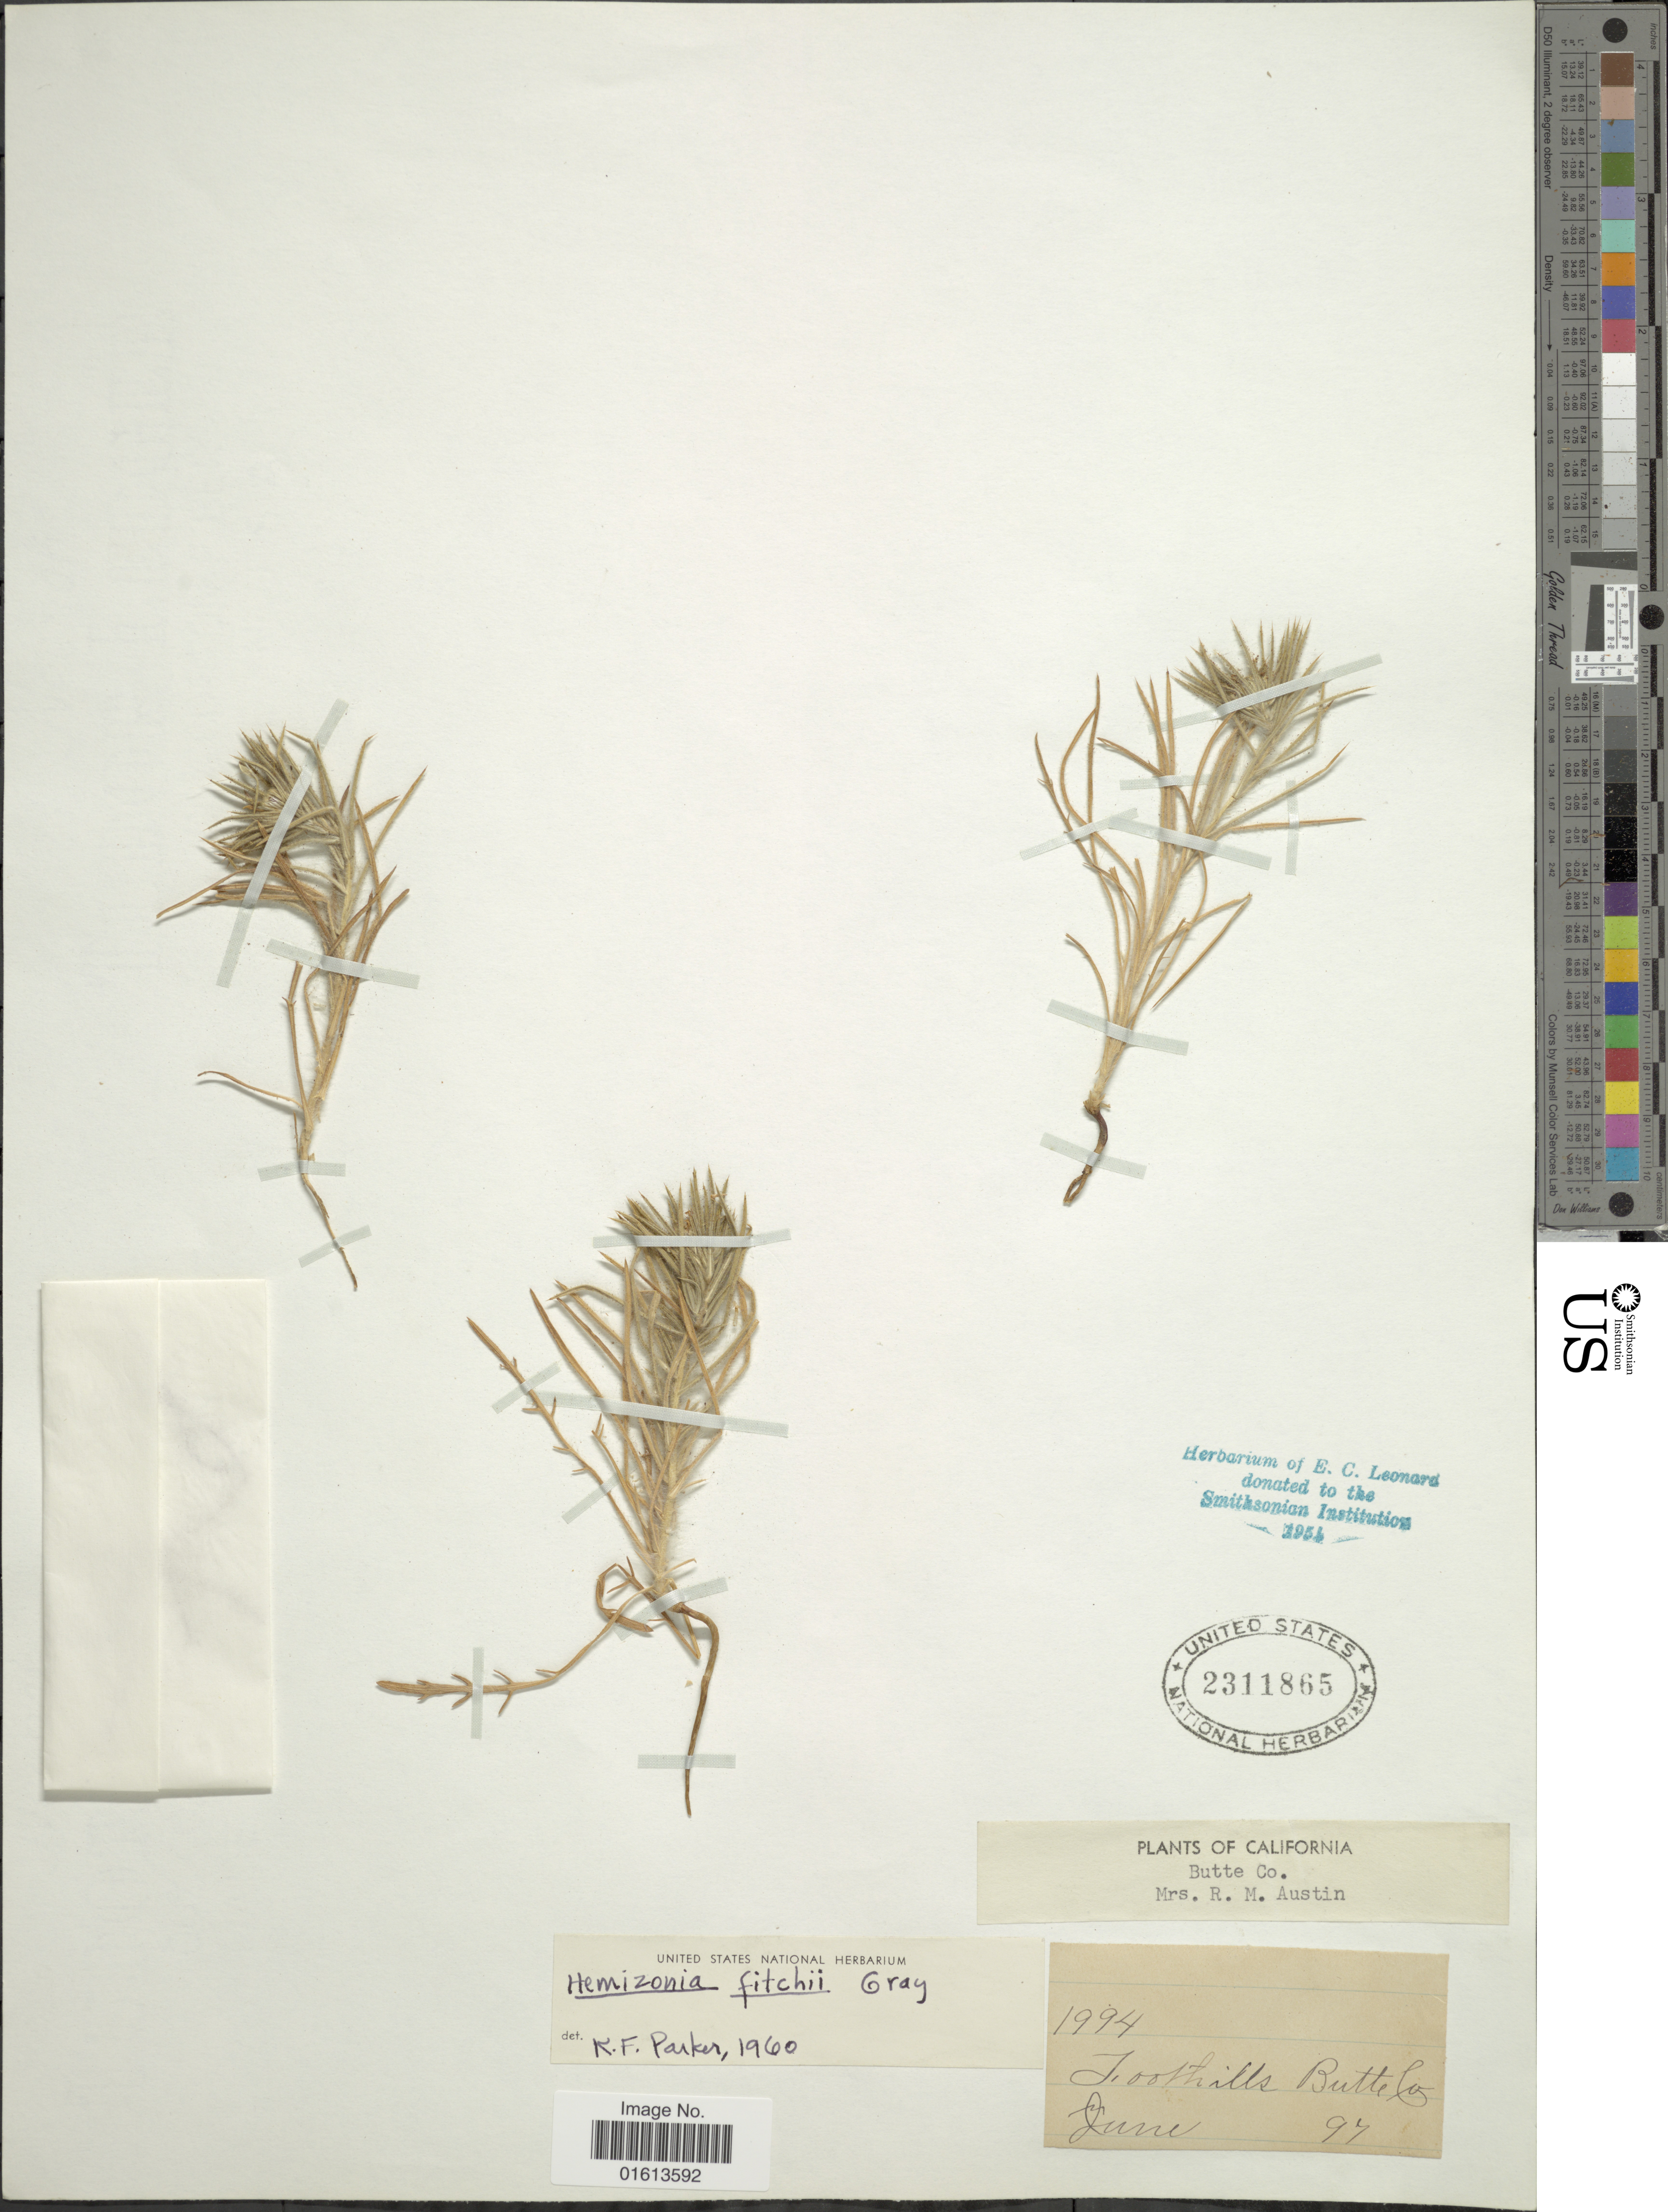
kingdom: Plantae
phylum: Tracheophyta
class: Magnoliopsida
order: Asterales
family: Asteraceae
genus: Centromadia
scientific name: Centromadia fitchii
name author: (A. Gray) Greene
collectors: R. Austin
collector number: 1994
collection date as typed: Transcribed d/m/y: /6/97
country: United States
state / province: California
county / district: Butte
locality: California. Foothills Butte Co.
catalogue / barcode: US 2311865